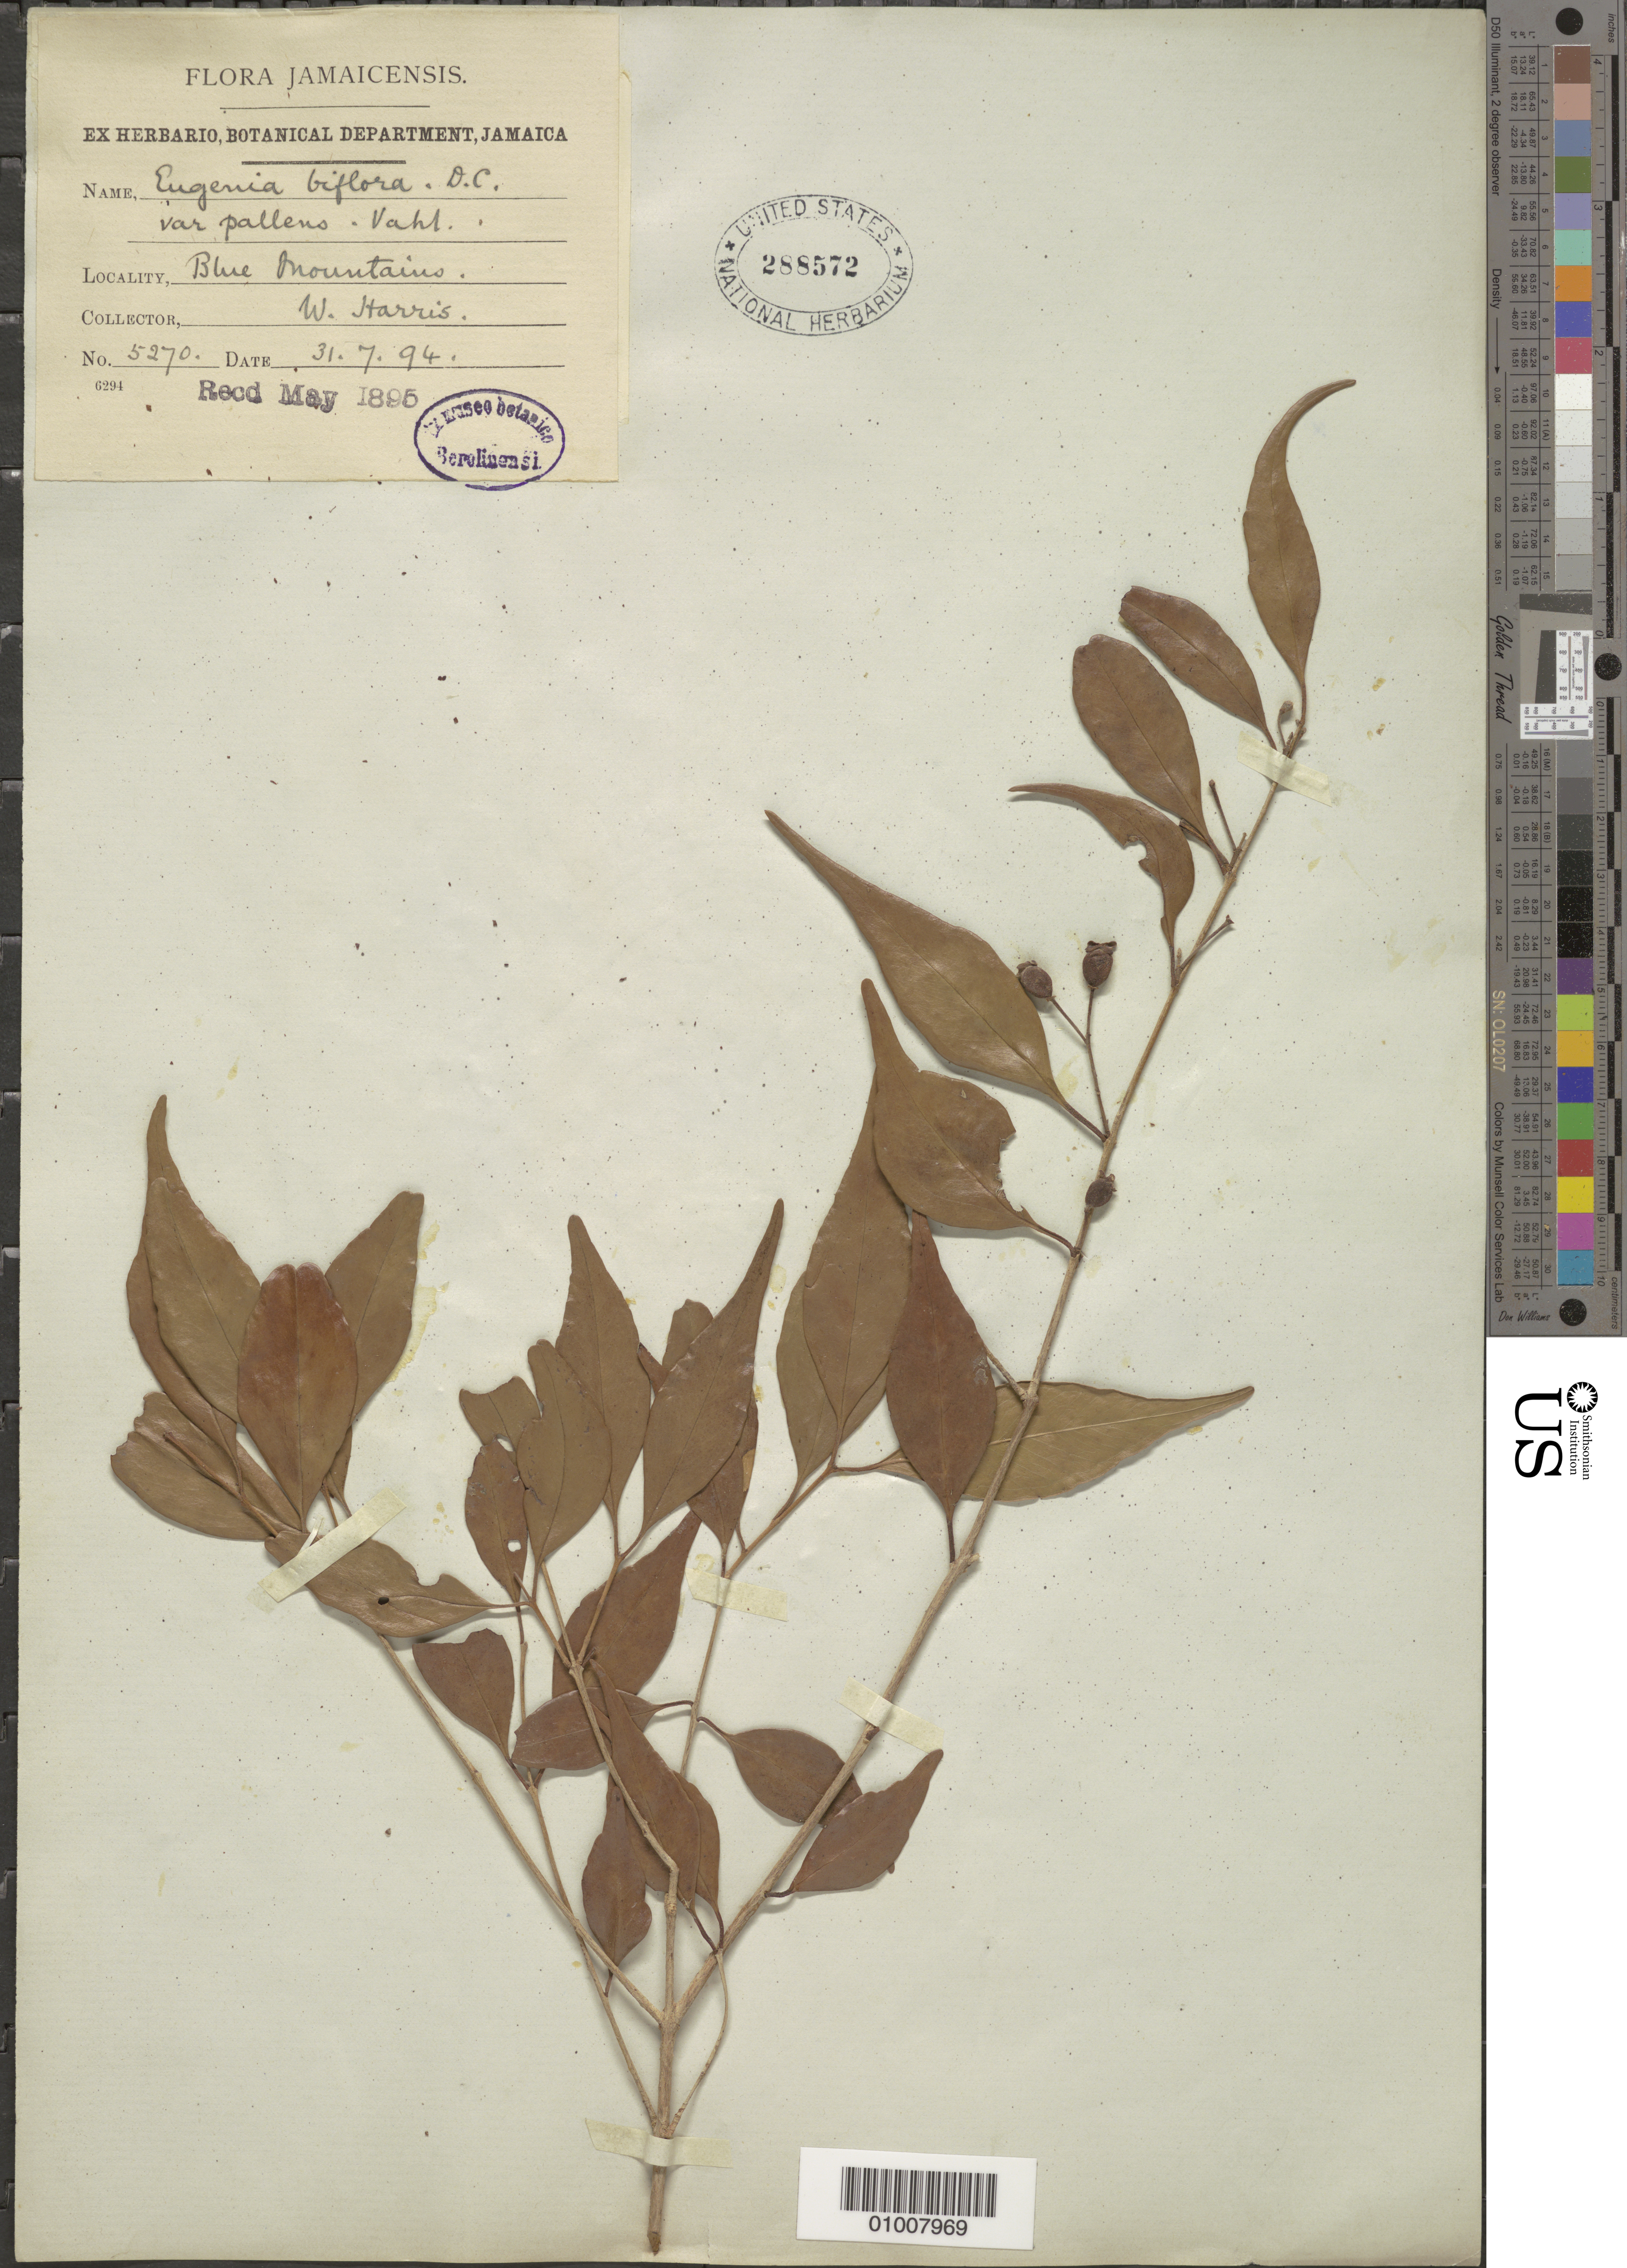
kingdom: Plantae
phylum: Tracheophyta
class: Magnoliopsida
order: Myrtales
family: Myrtaceae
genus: Eugenia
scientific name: Eugenia biflora var. pallens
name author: Krug & Urb.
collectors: W. Harris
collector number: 5270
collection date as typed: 31 Jul 1894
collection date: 1894-07-31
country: Jamaica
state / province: Saint Andrew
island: Jamaica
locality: Blue Mountains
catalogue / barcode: US 288572